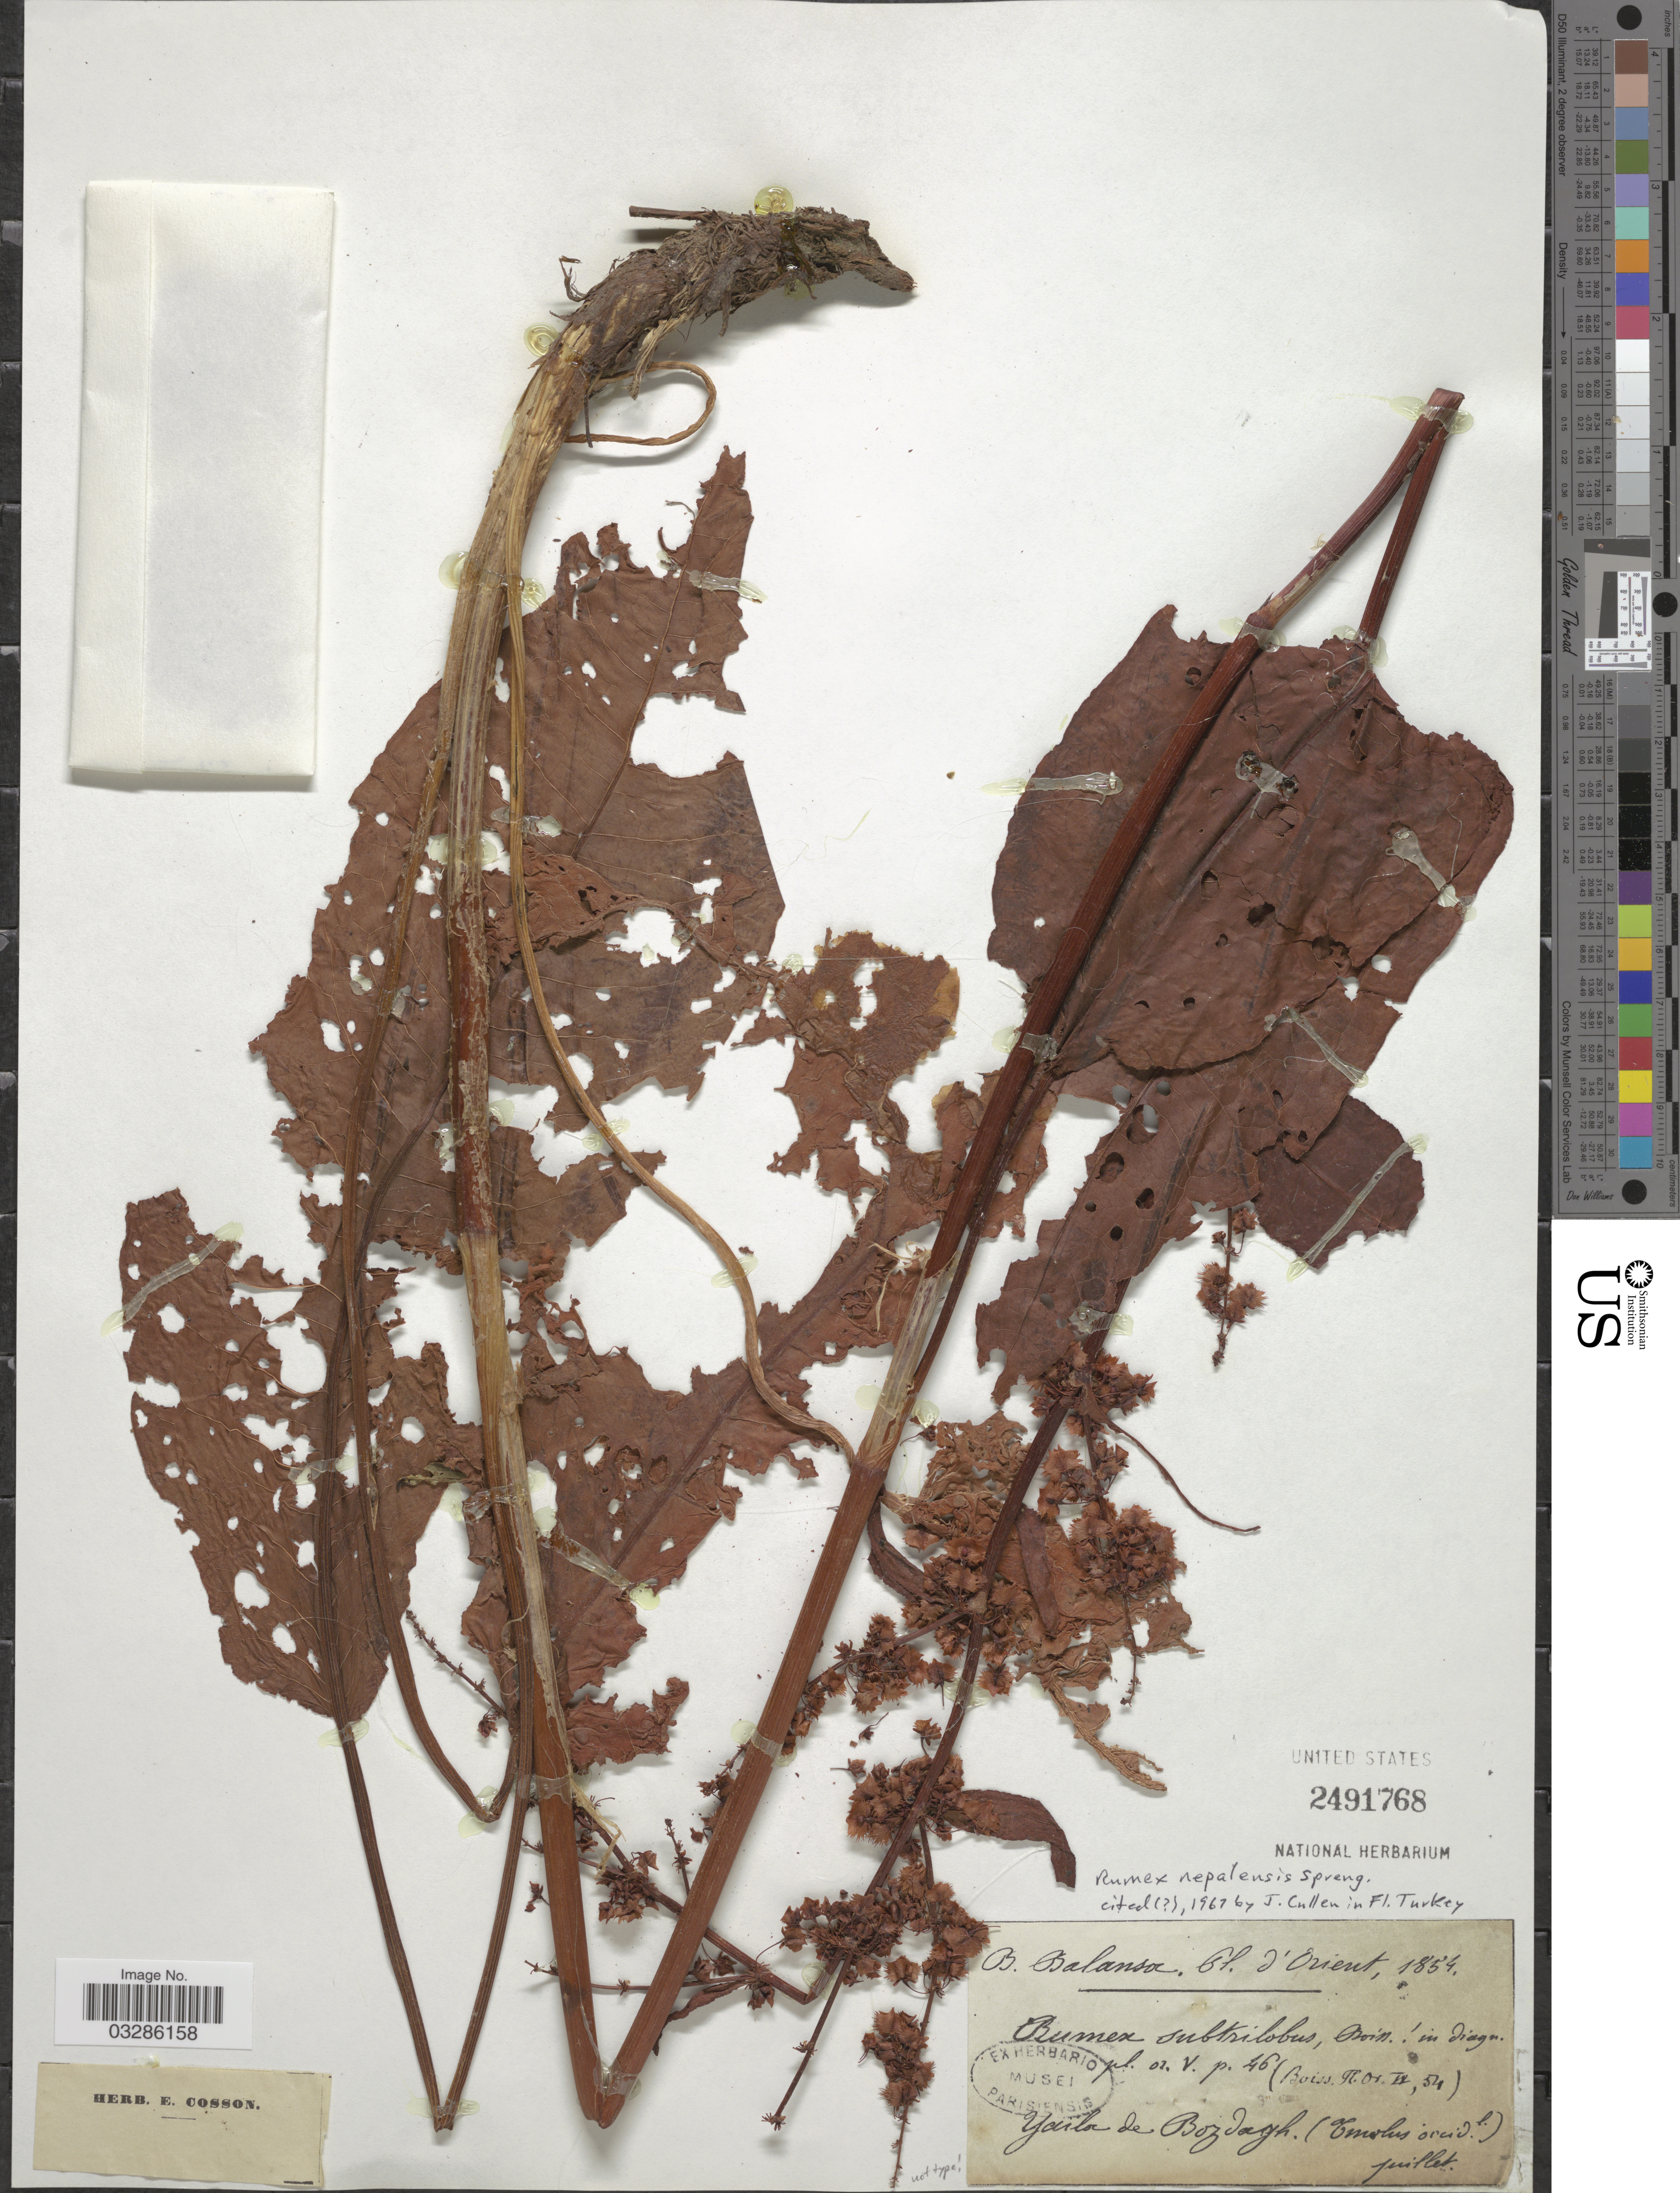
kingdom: Plantae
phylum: Tracheophyta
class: Magnoliopsida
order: Caryophyllales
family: Polygonaceae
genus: Rumex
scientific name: Rumex nepalensis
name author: Spreng.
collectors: B. Balansa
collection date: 1854-07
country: Turkey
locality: D'Orient. Yaila de Bozdagh (Tmolus occidl.).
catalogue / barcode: US 2491768